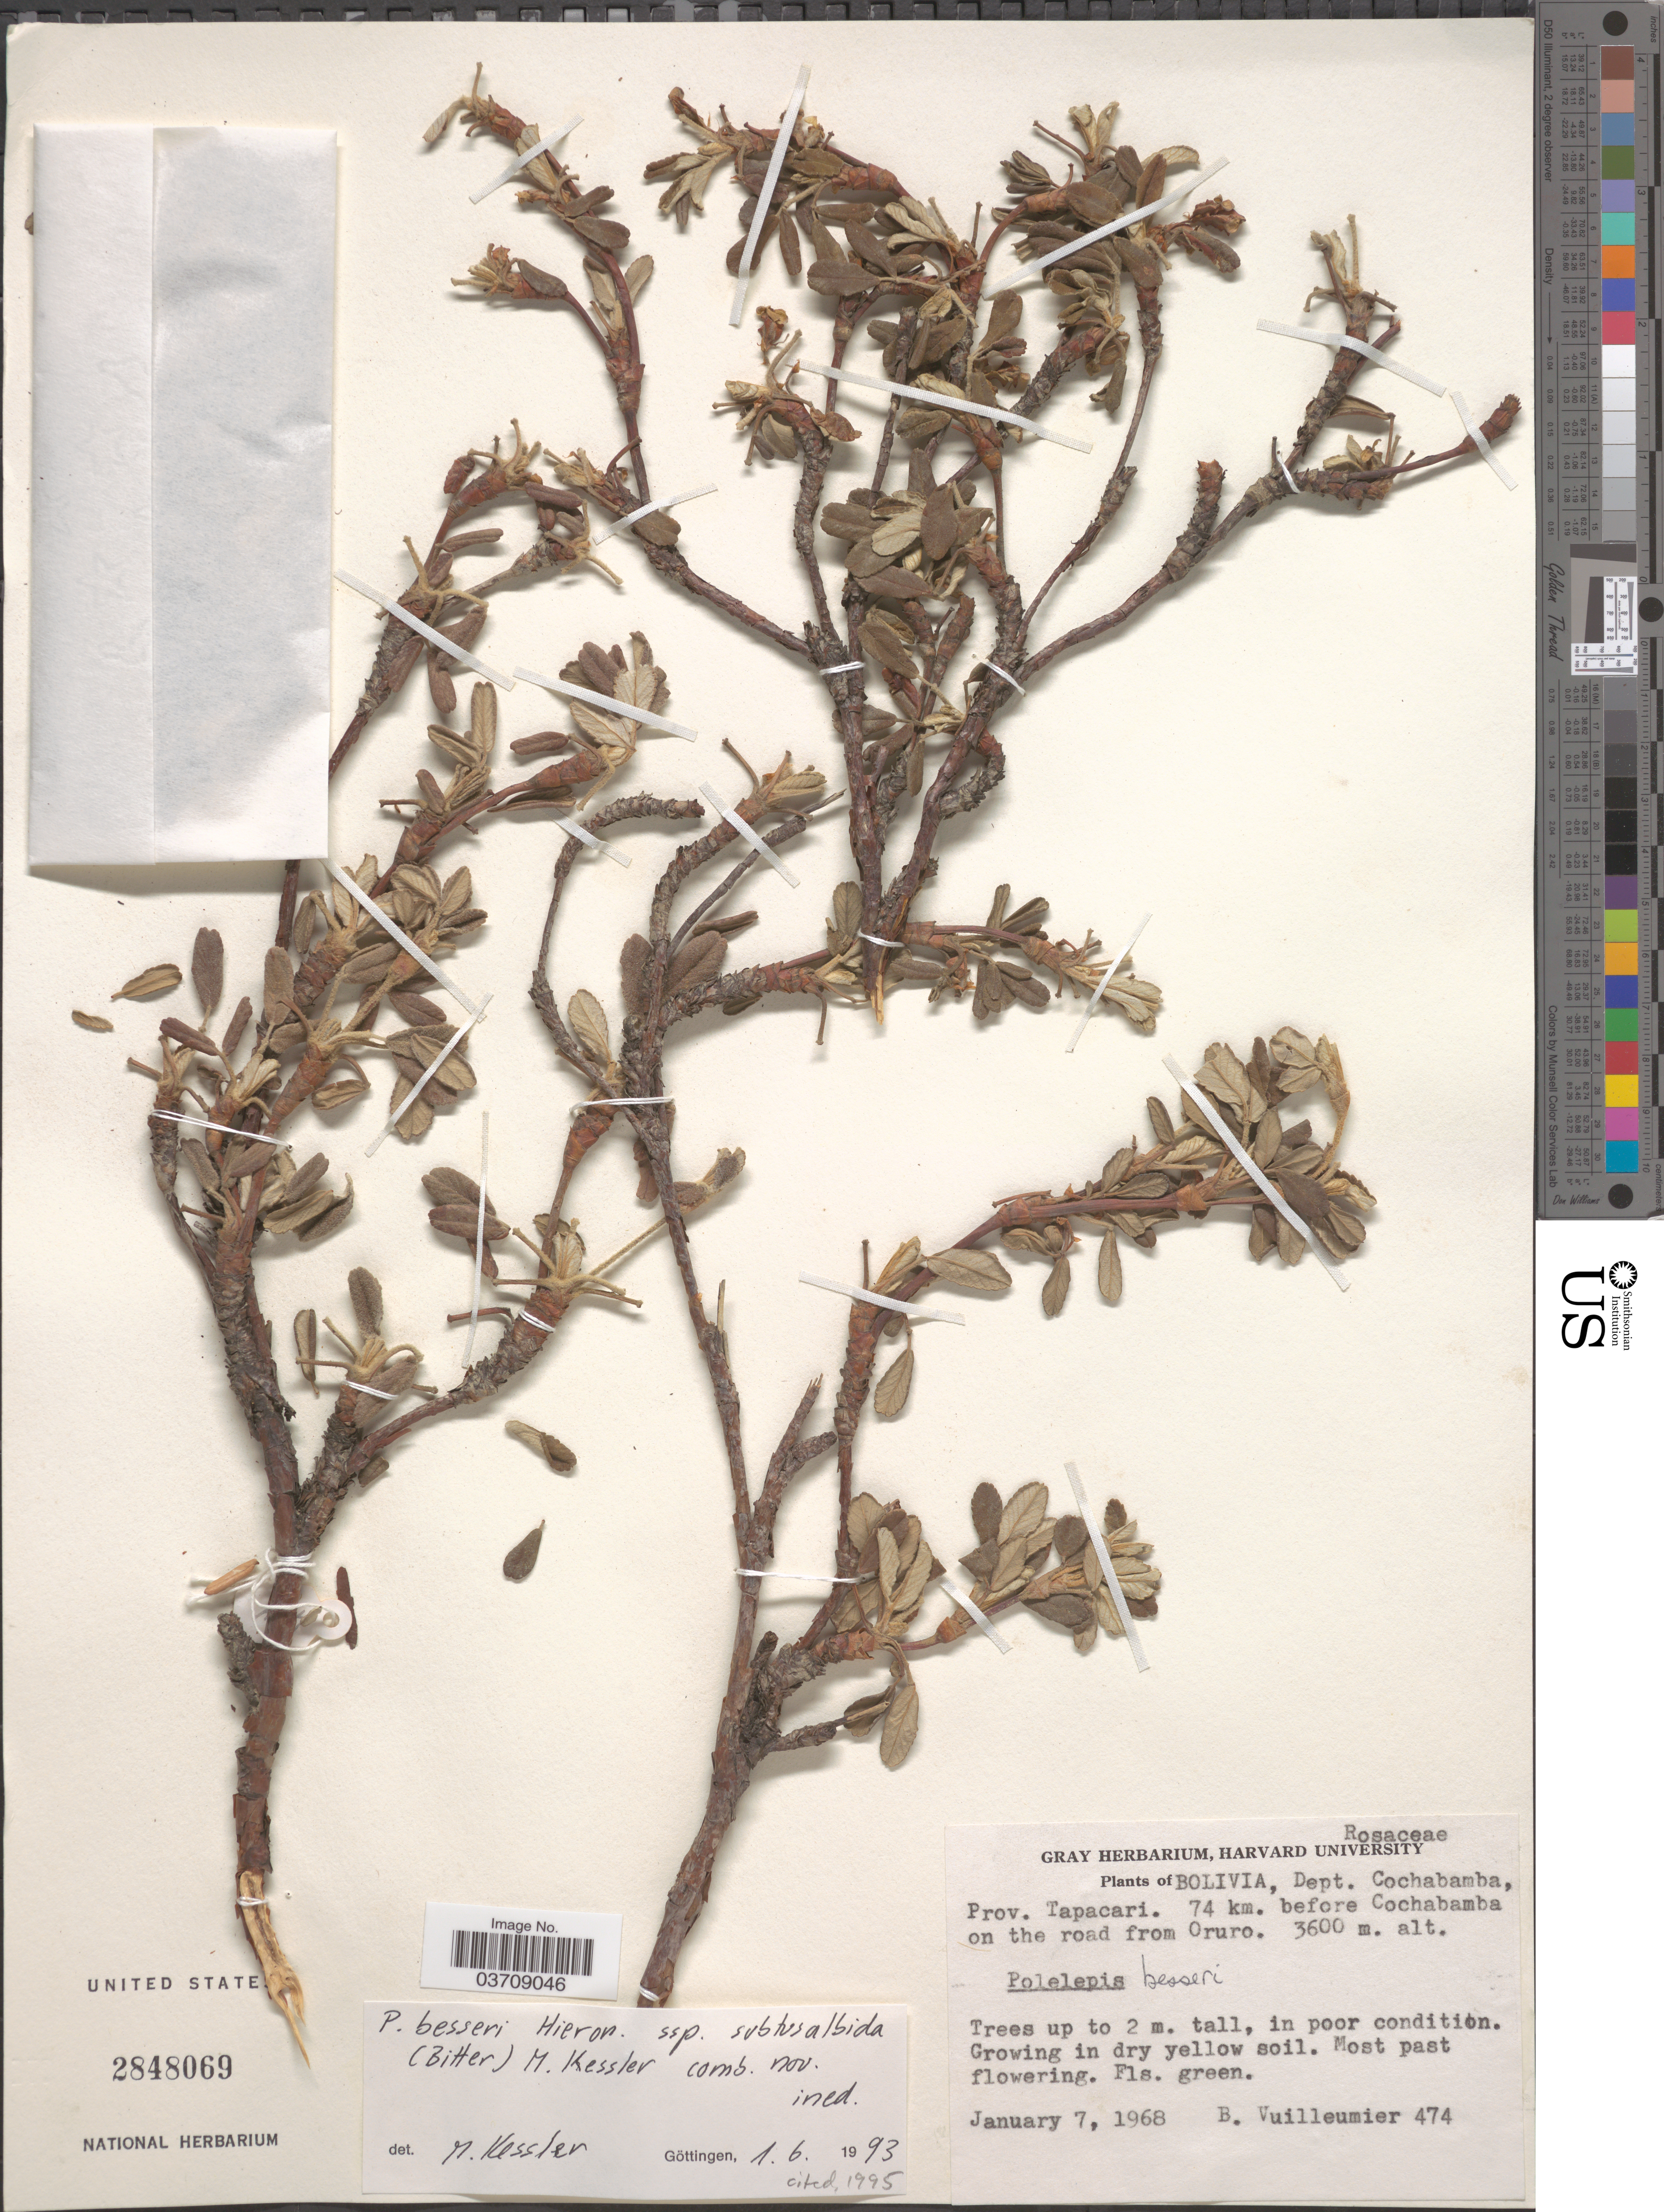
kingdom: Plantae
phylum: Tracheophyta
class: Magnoliopsida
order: Rosales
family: Rosaceae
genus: Polylepis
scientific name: Polylepis besseri subsp. subtusalbida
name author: (Bitter) M. Kessler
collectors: B. Vuilleumier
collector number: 474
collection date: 1968-01-07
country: Bolivia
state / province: Cochabamba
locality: Dept. Cochabamba, Prov. Tapacari. 74 km. before Cochabamba on the road from Oruro.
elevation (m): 3600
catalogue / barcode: US 2848069